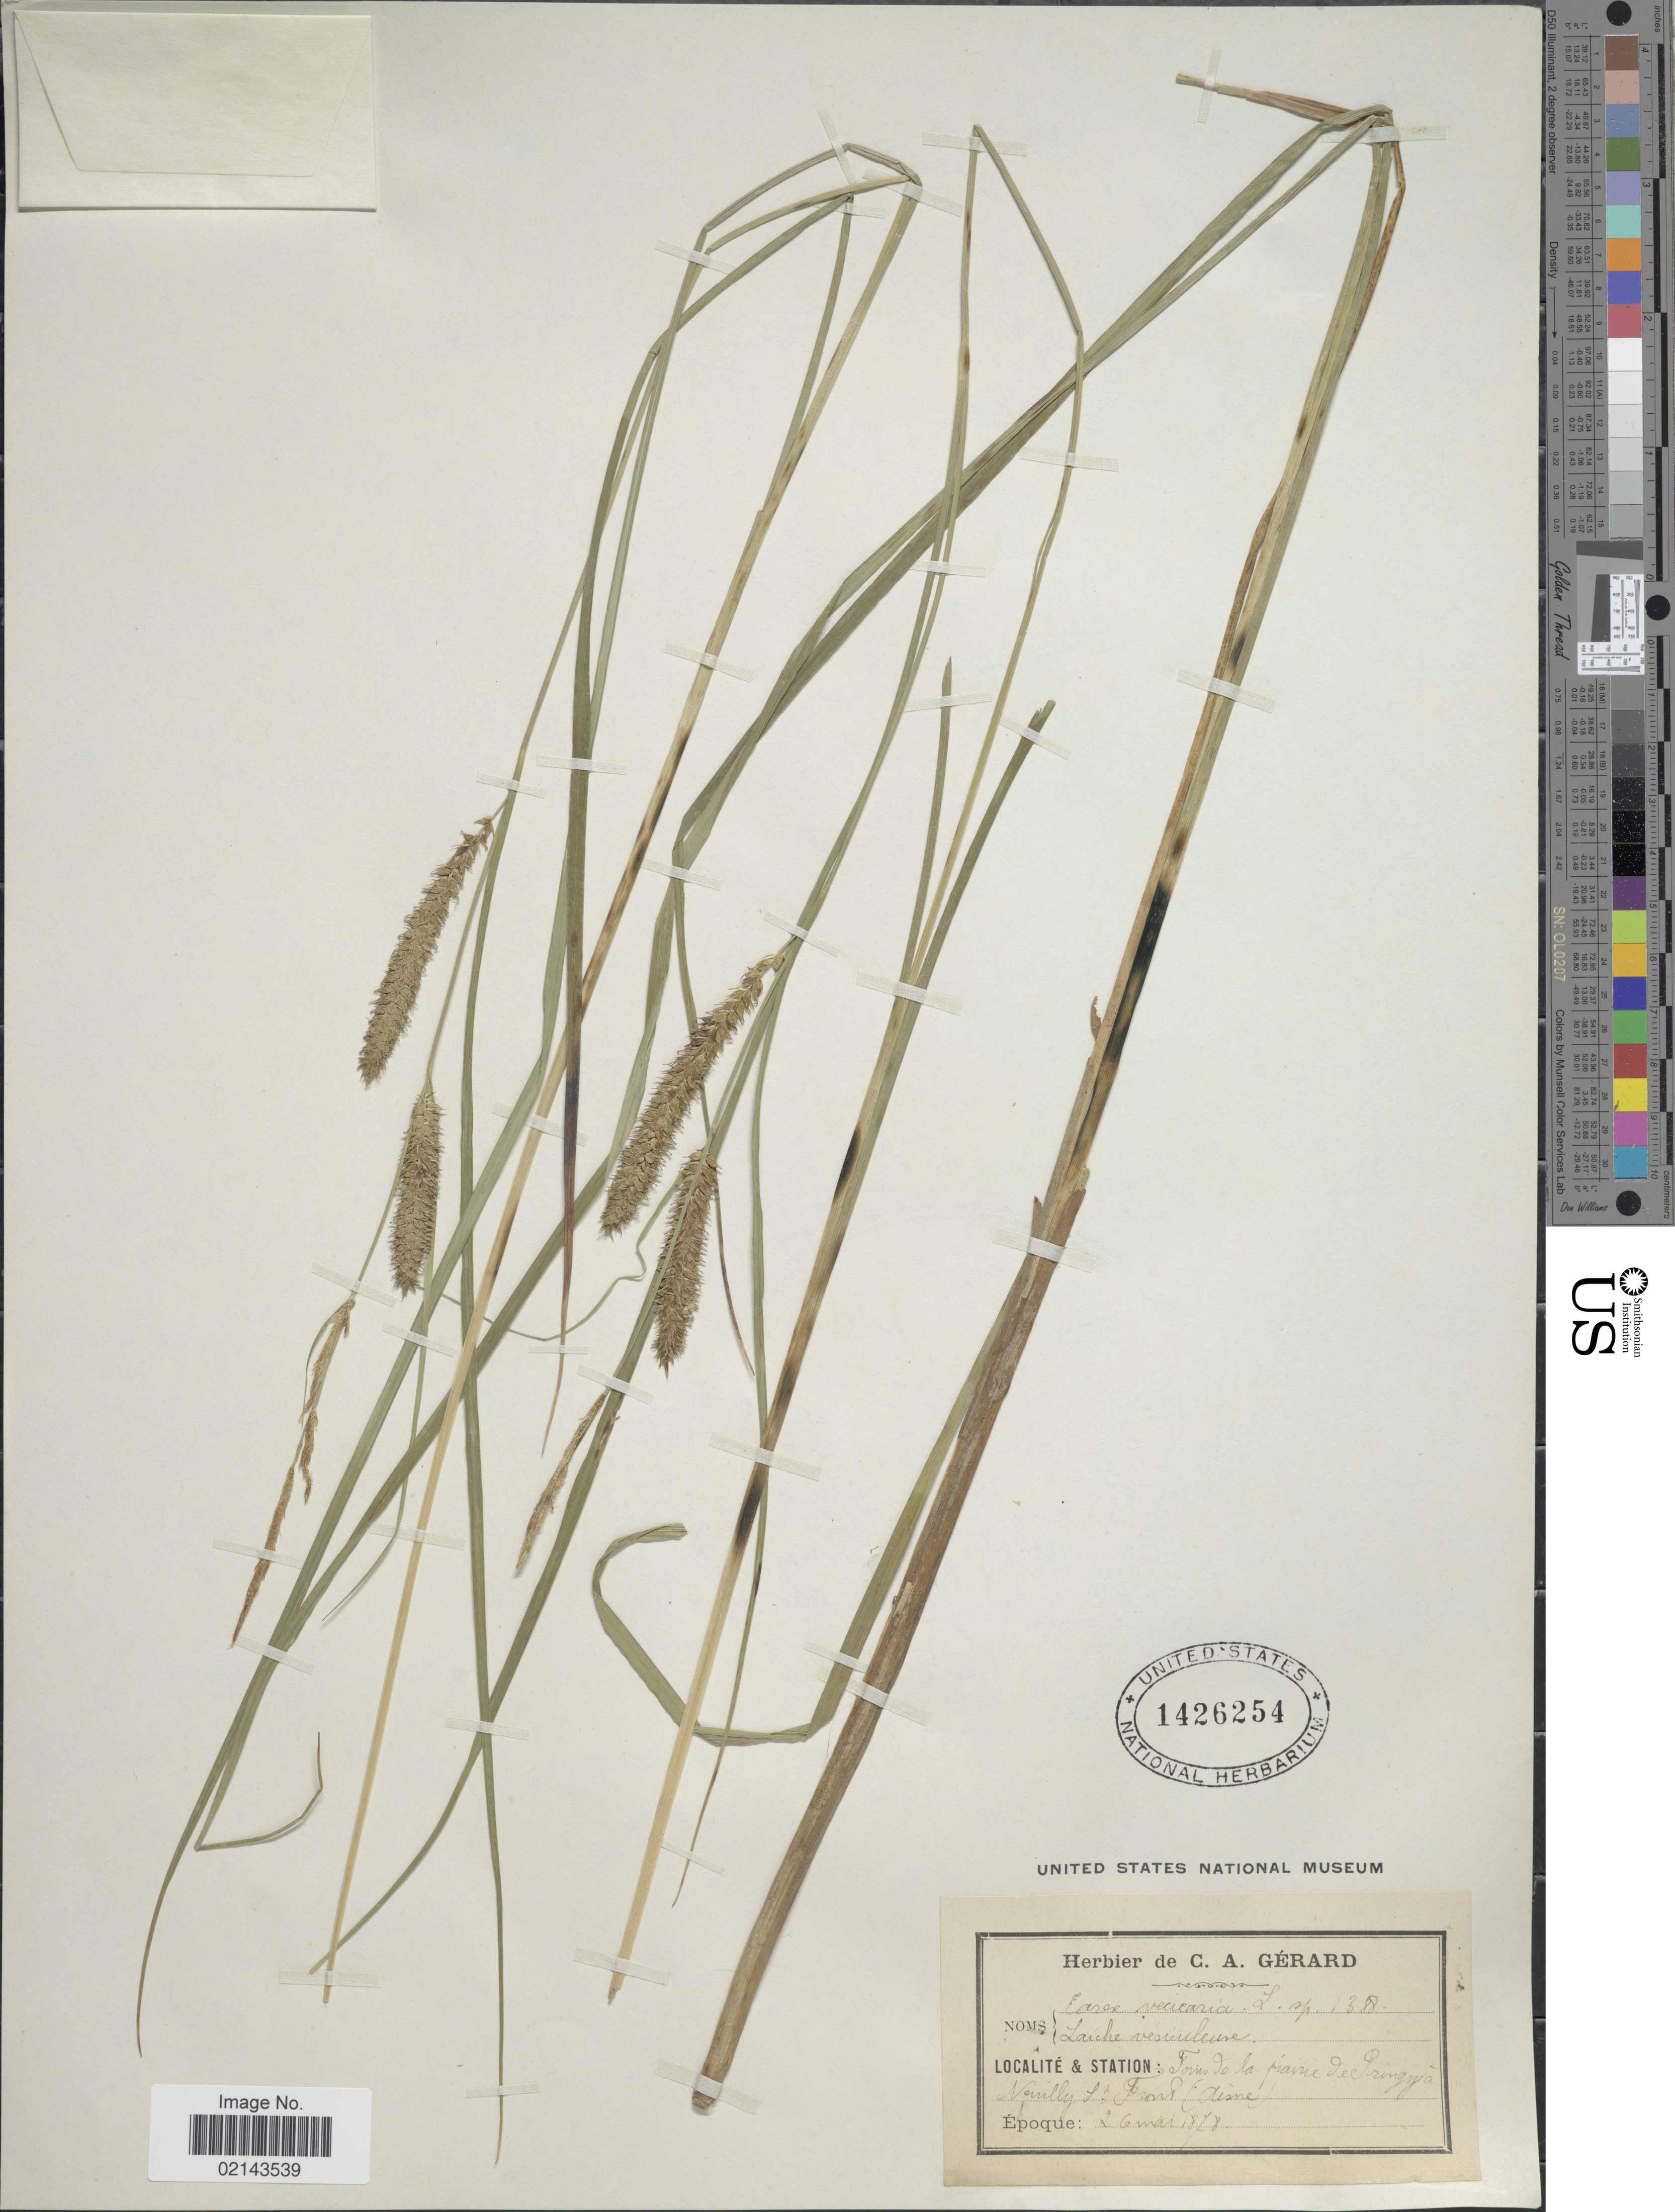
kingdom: Plantae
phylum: Tracheophyta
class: Liliopsida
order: Poales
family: Cyperaceae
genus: Carex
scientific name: Carex vesicaria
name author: L.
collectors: Ex herb. de C. A. Gérard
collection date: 1878-05-26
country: France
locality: Forms de la paririe de Pringnja Nevilly St Front (Aisne) [interpreted]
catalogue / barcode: US 1426254